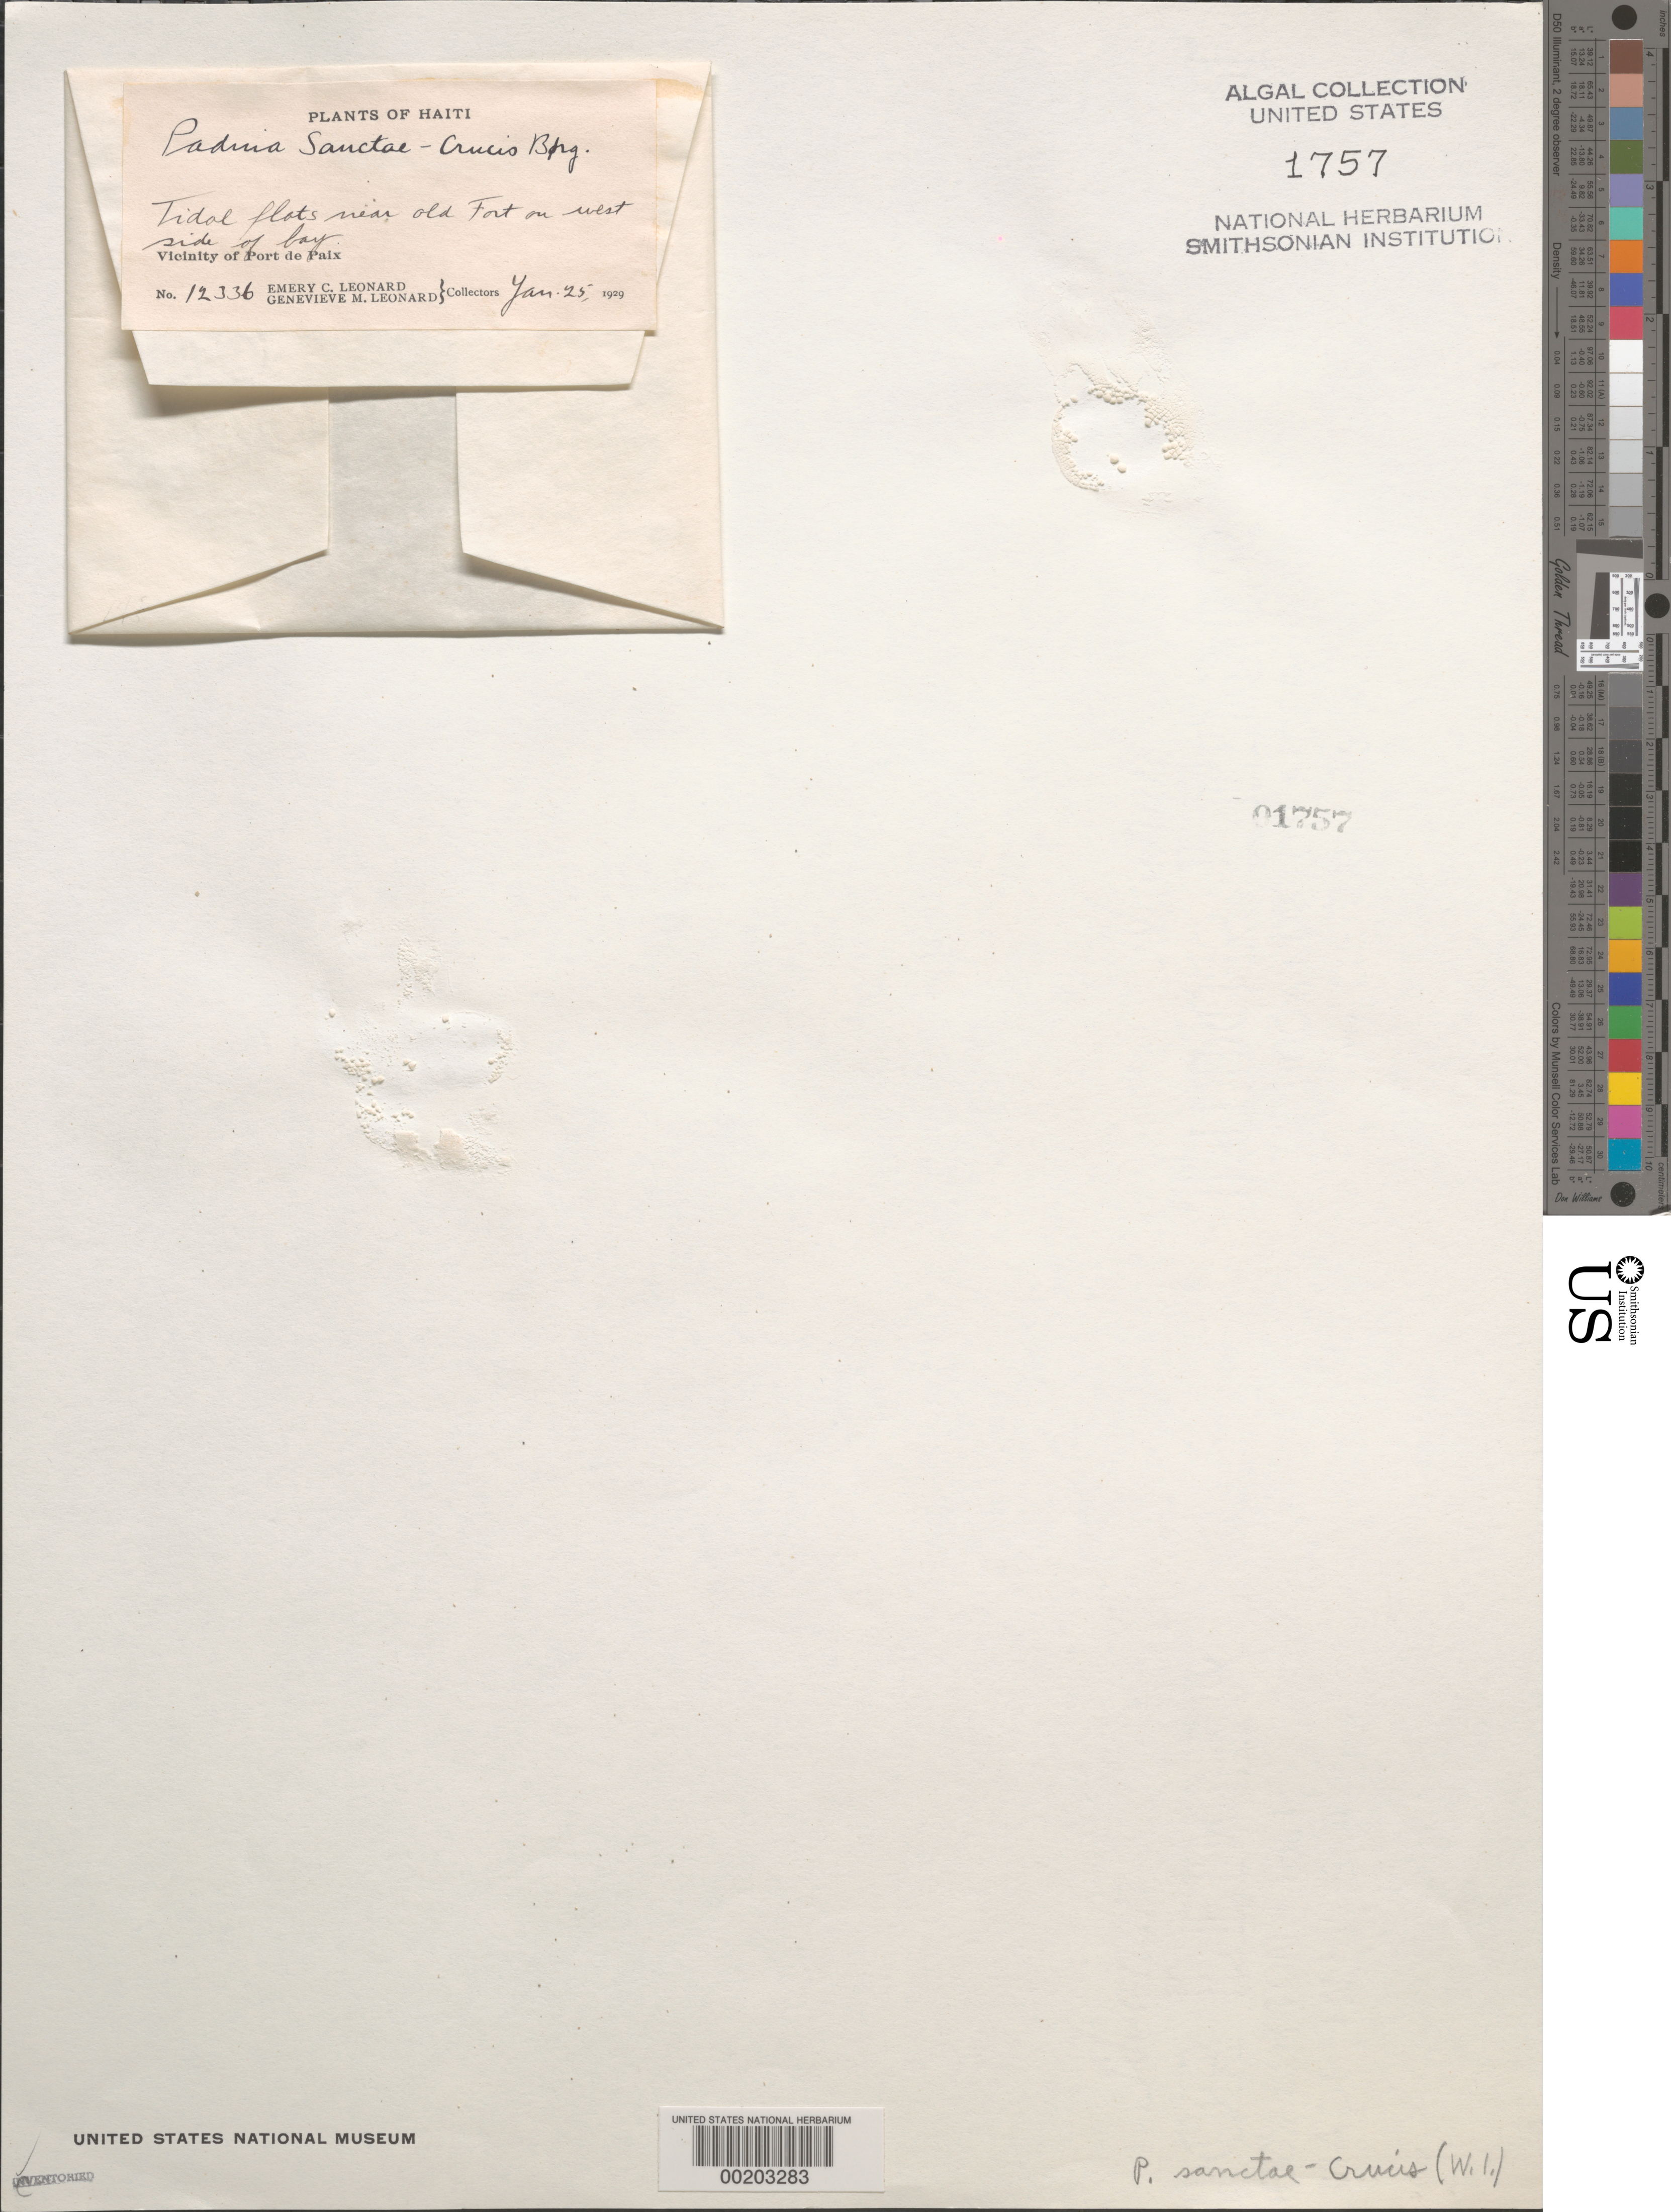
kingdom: Chromista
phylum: Ochrophyta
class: Phaeophyceae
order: Dictyotales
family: Dictyotaceae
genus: Padina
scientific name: Padina sanctae-crucis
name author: Børgesen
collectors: E. C. Leonard & G. M. Leonard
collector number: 12336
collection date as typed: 25 Jan 1929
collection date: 1929-01-25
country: Haiti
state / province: Nord-Óuest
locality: Port-de-paix area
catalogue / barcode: US 1757